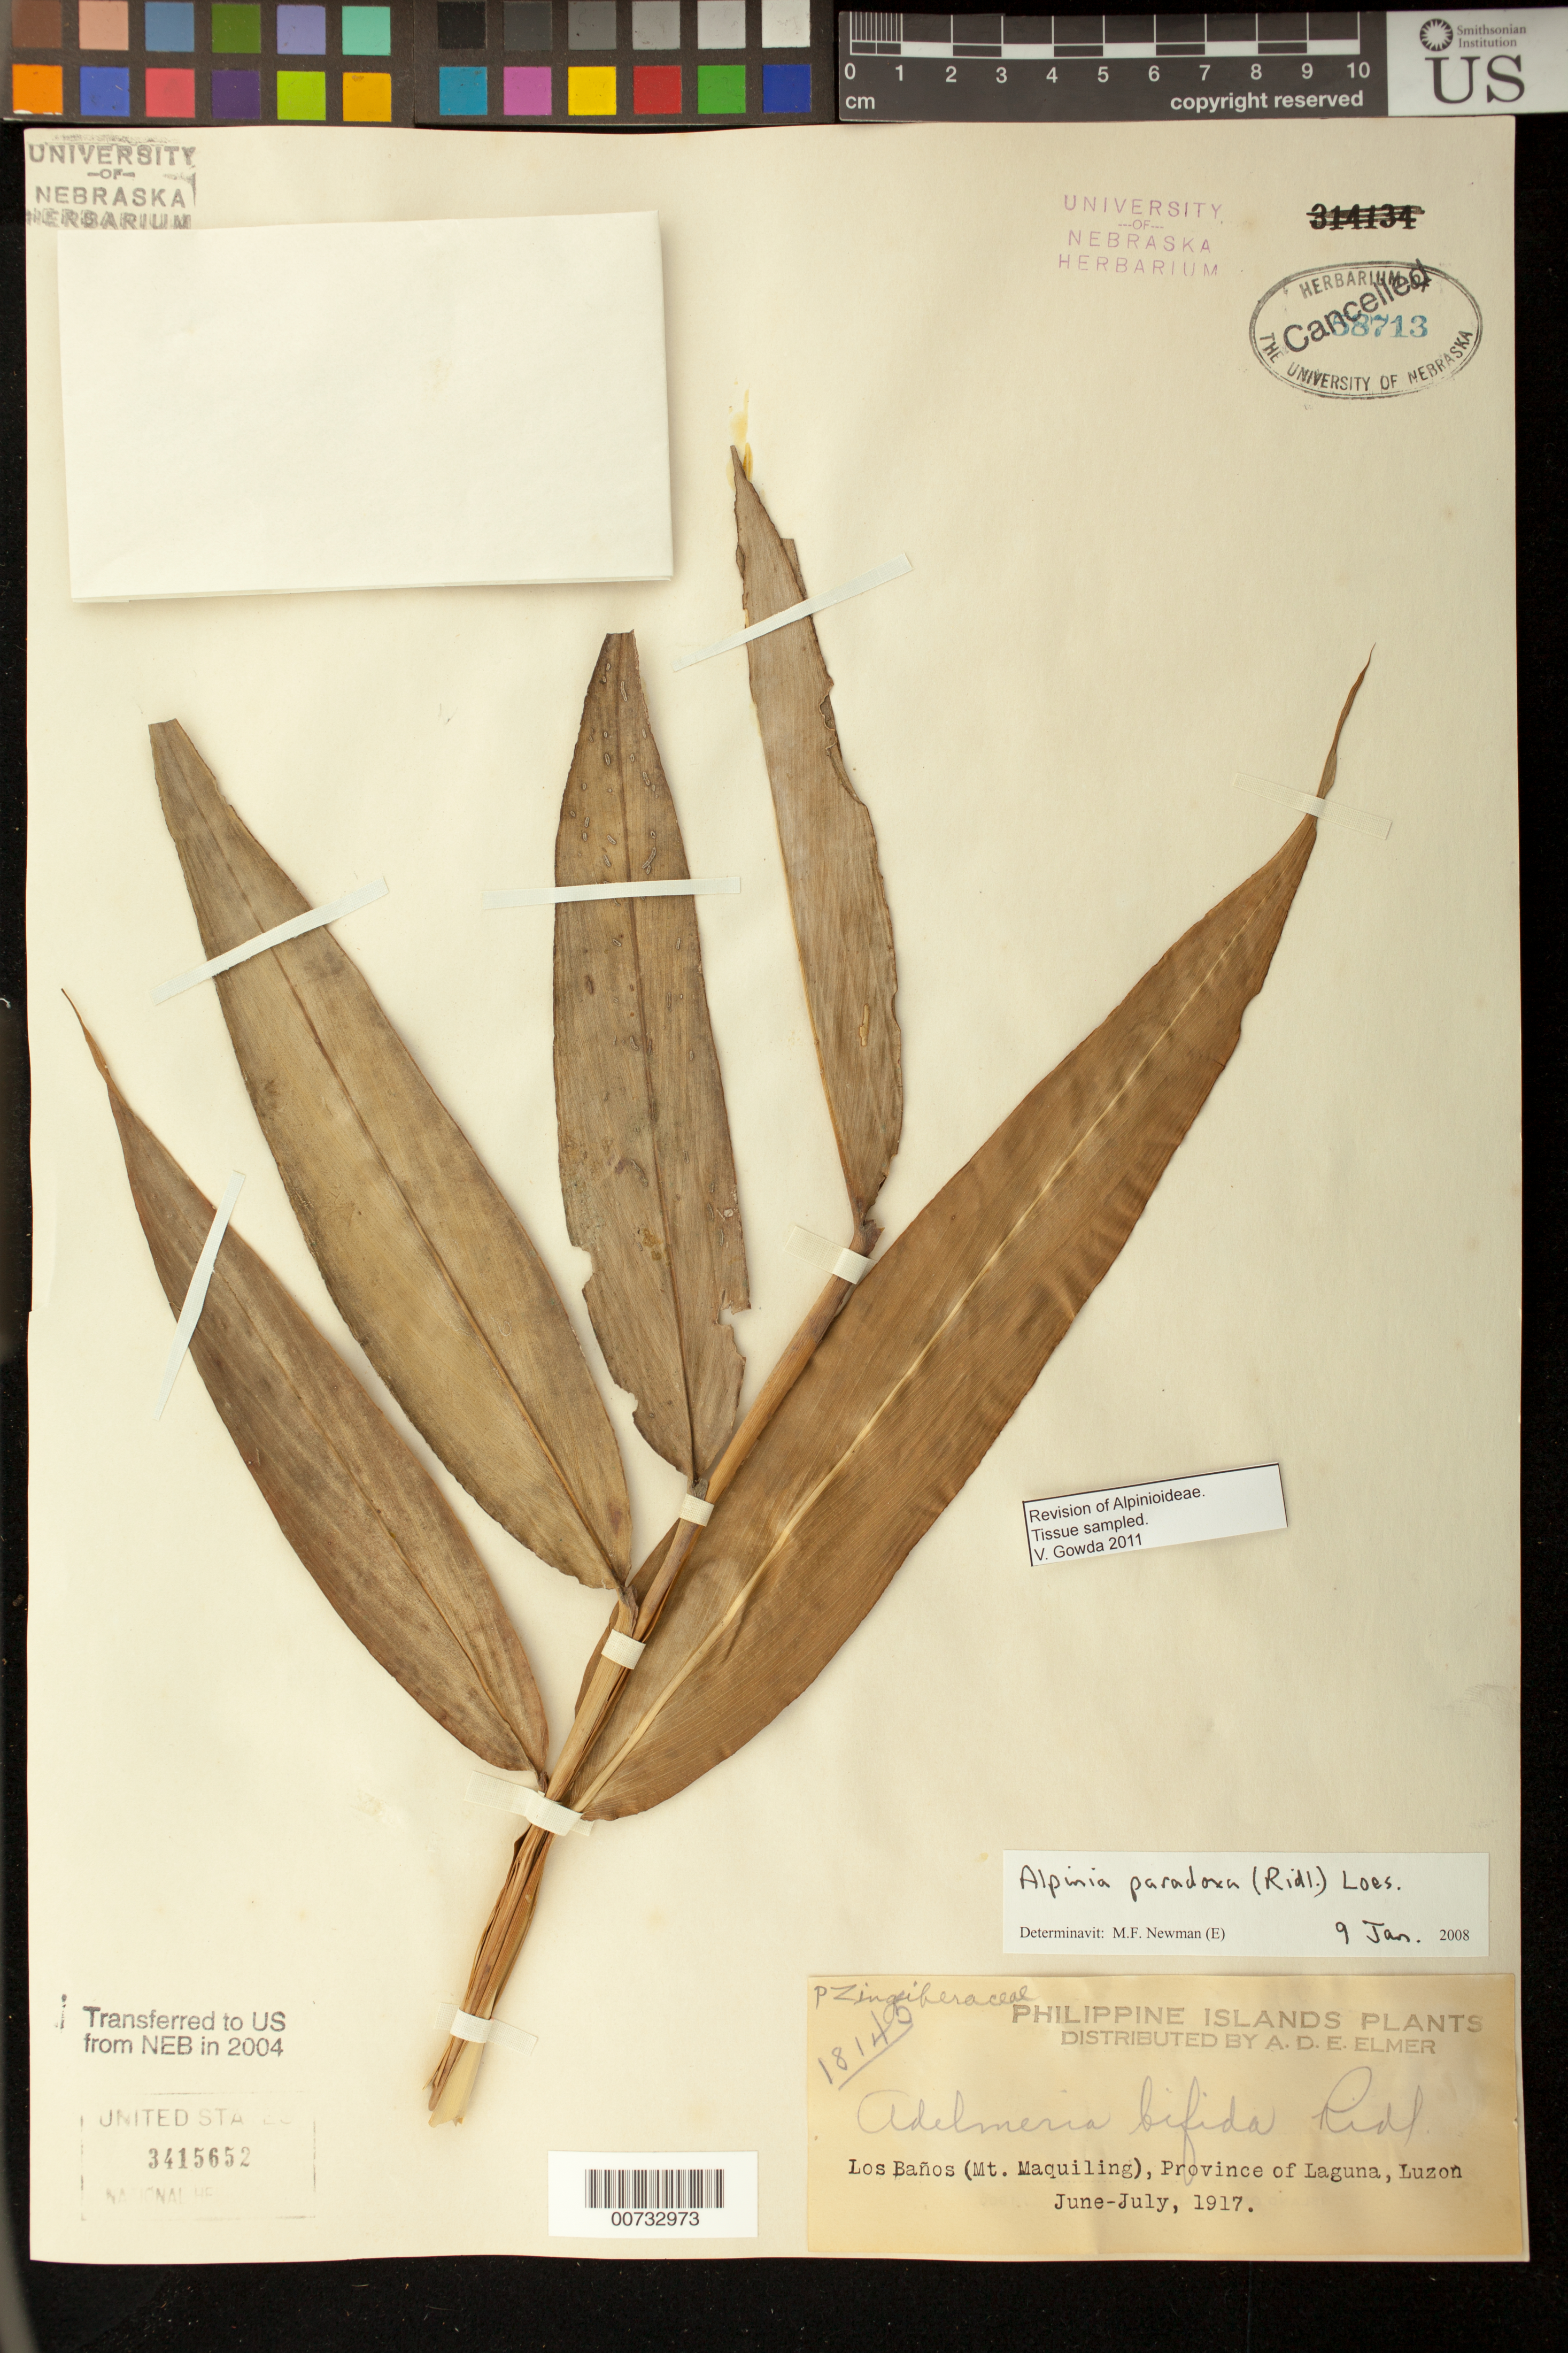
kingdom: Plantae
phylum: Tracheophyta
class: Liliopsida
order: Zingiberales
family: Zingiberaceae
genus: Alpinia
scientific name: Alpinia paradoxa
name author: (Ridl.) Loes.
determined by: Newman, M. F.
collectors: A. D. E. Elmer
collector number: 18145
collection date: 1917-06/1917-07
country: Philippines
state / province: Calabarzon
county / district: Laguna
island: Luzon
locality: Los Banos, Mt Maquiling.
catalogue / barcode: US 3415652